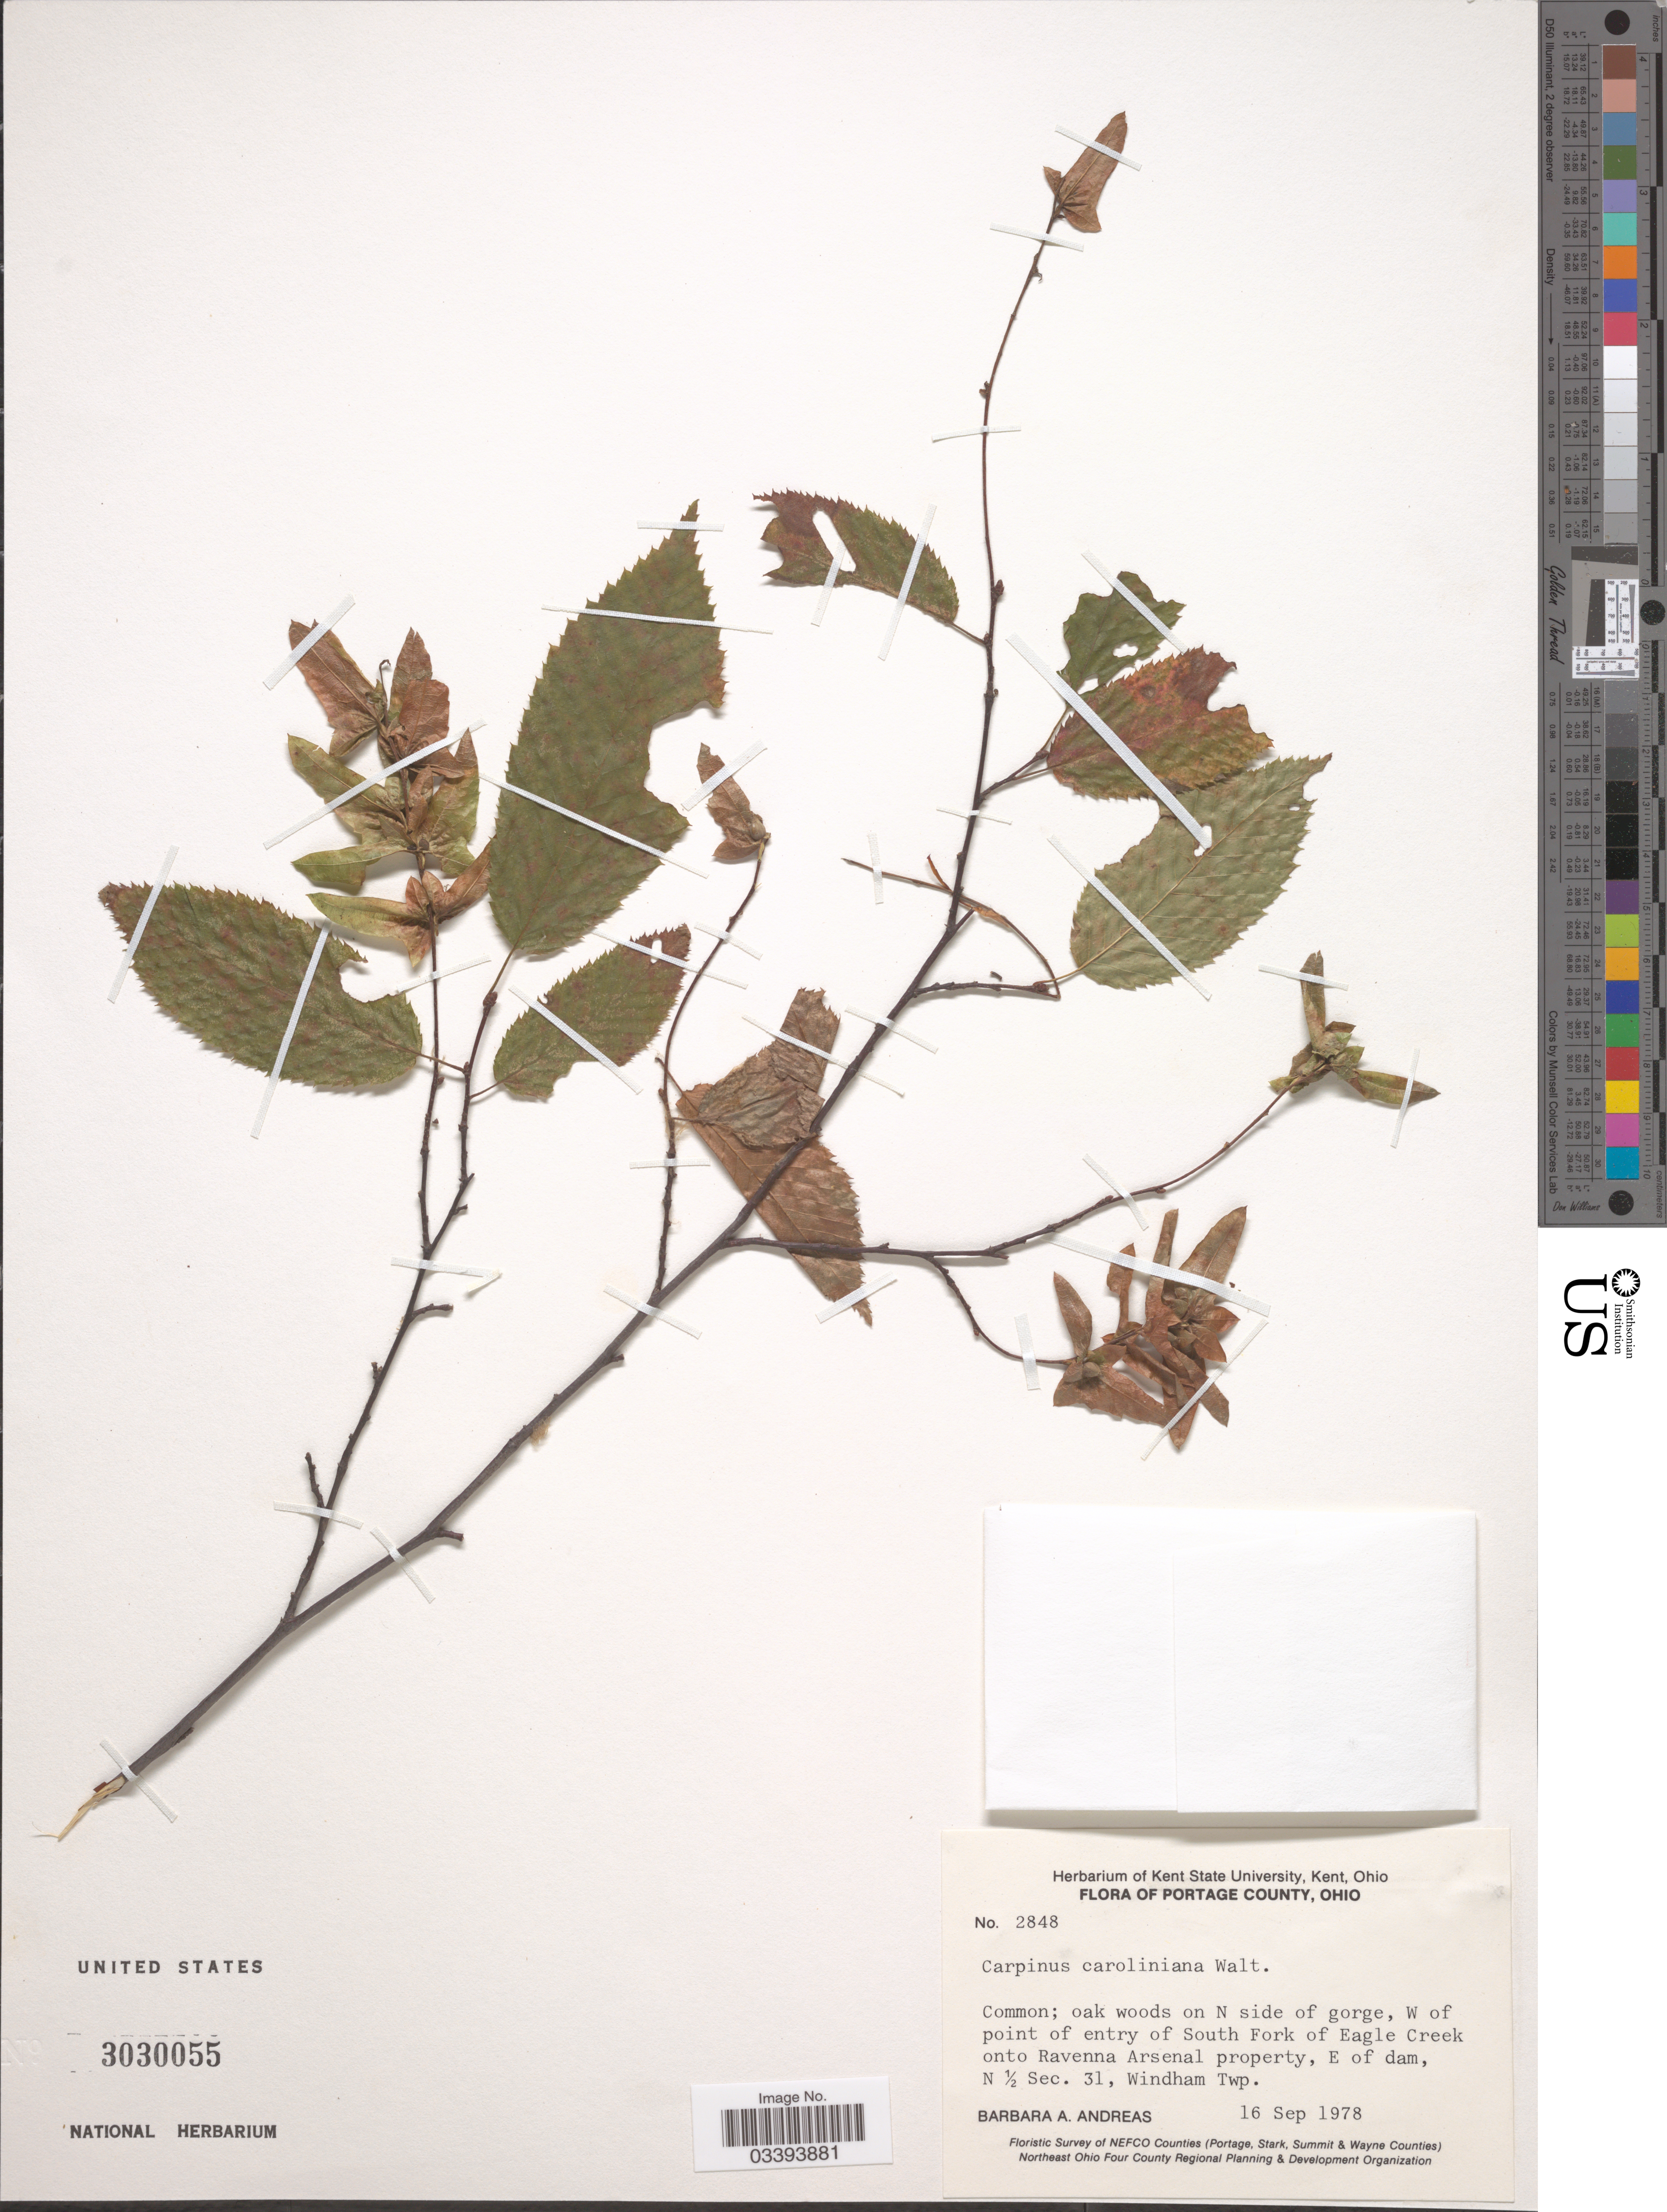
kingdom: Plantae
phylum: Tracheophyta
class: Magnoliopsida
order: Fagales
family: Betulaceae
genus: Carpinus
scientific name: Carpinus caroliniana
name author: Walter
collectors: B. A. Andreas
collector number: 2848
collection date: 1978-09-16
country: United States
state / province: Ohio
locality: Portage County. Oak woods on N side of gorge, W of point of entry of South Fork of Eagle Creek onto Ravenna Arsenal property, E of dam, N ½ Sec. 31, Windham Twp.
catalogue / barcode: US 3030055